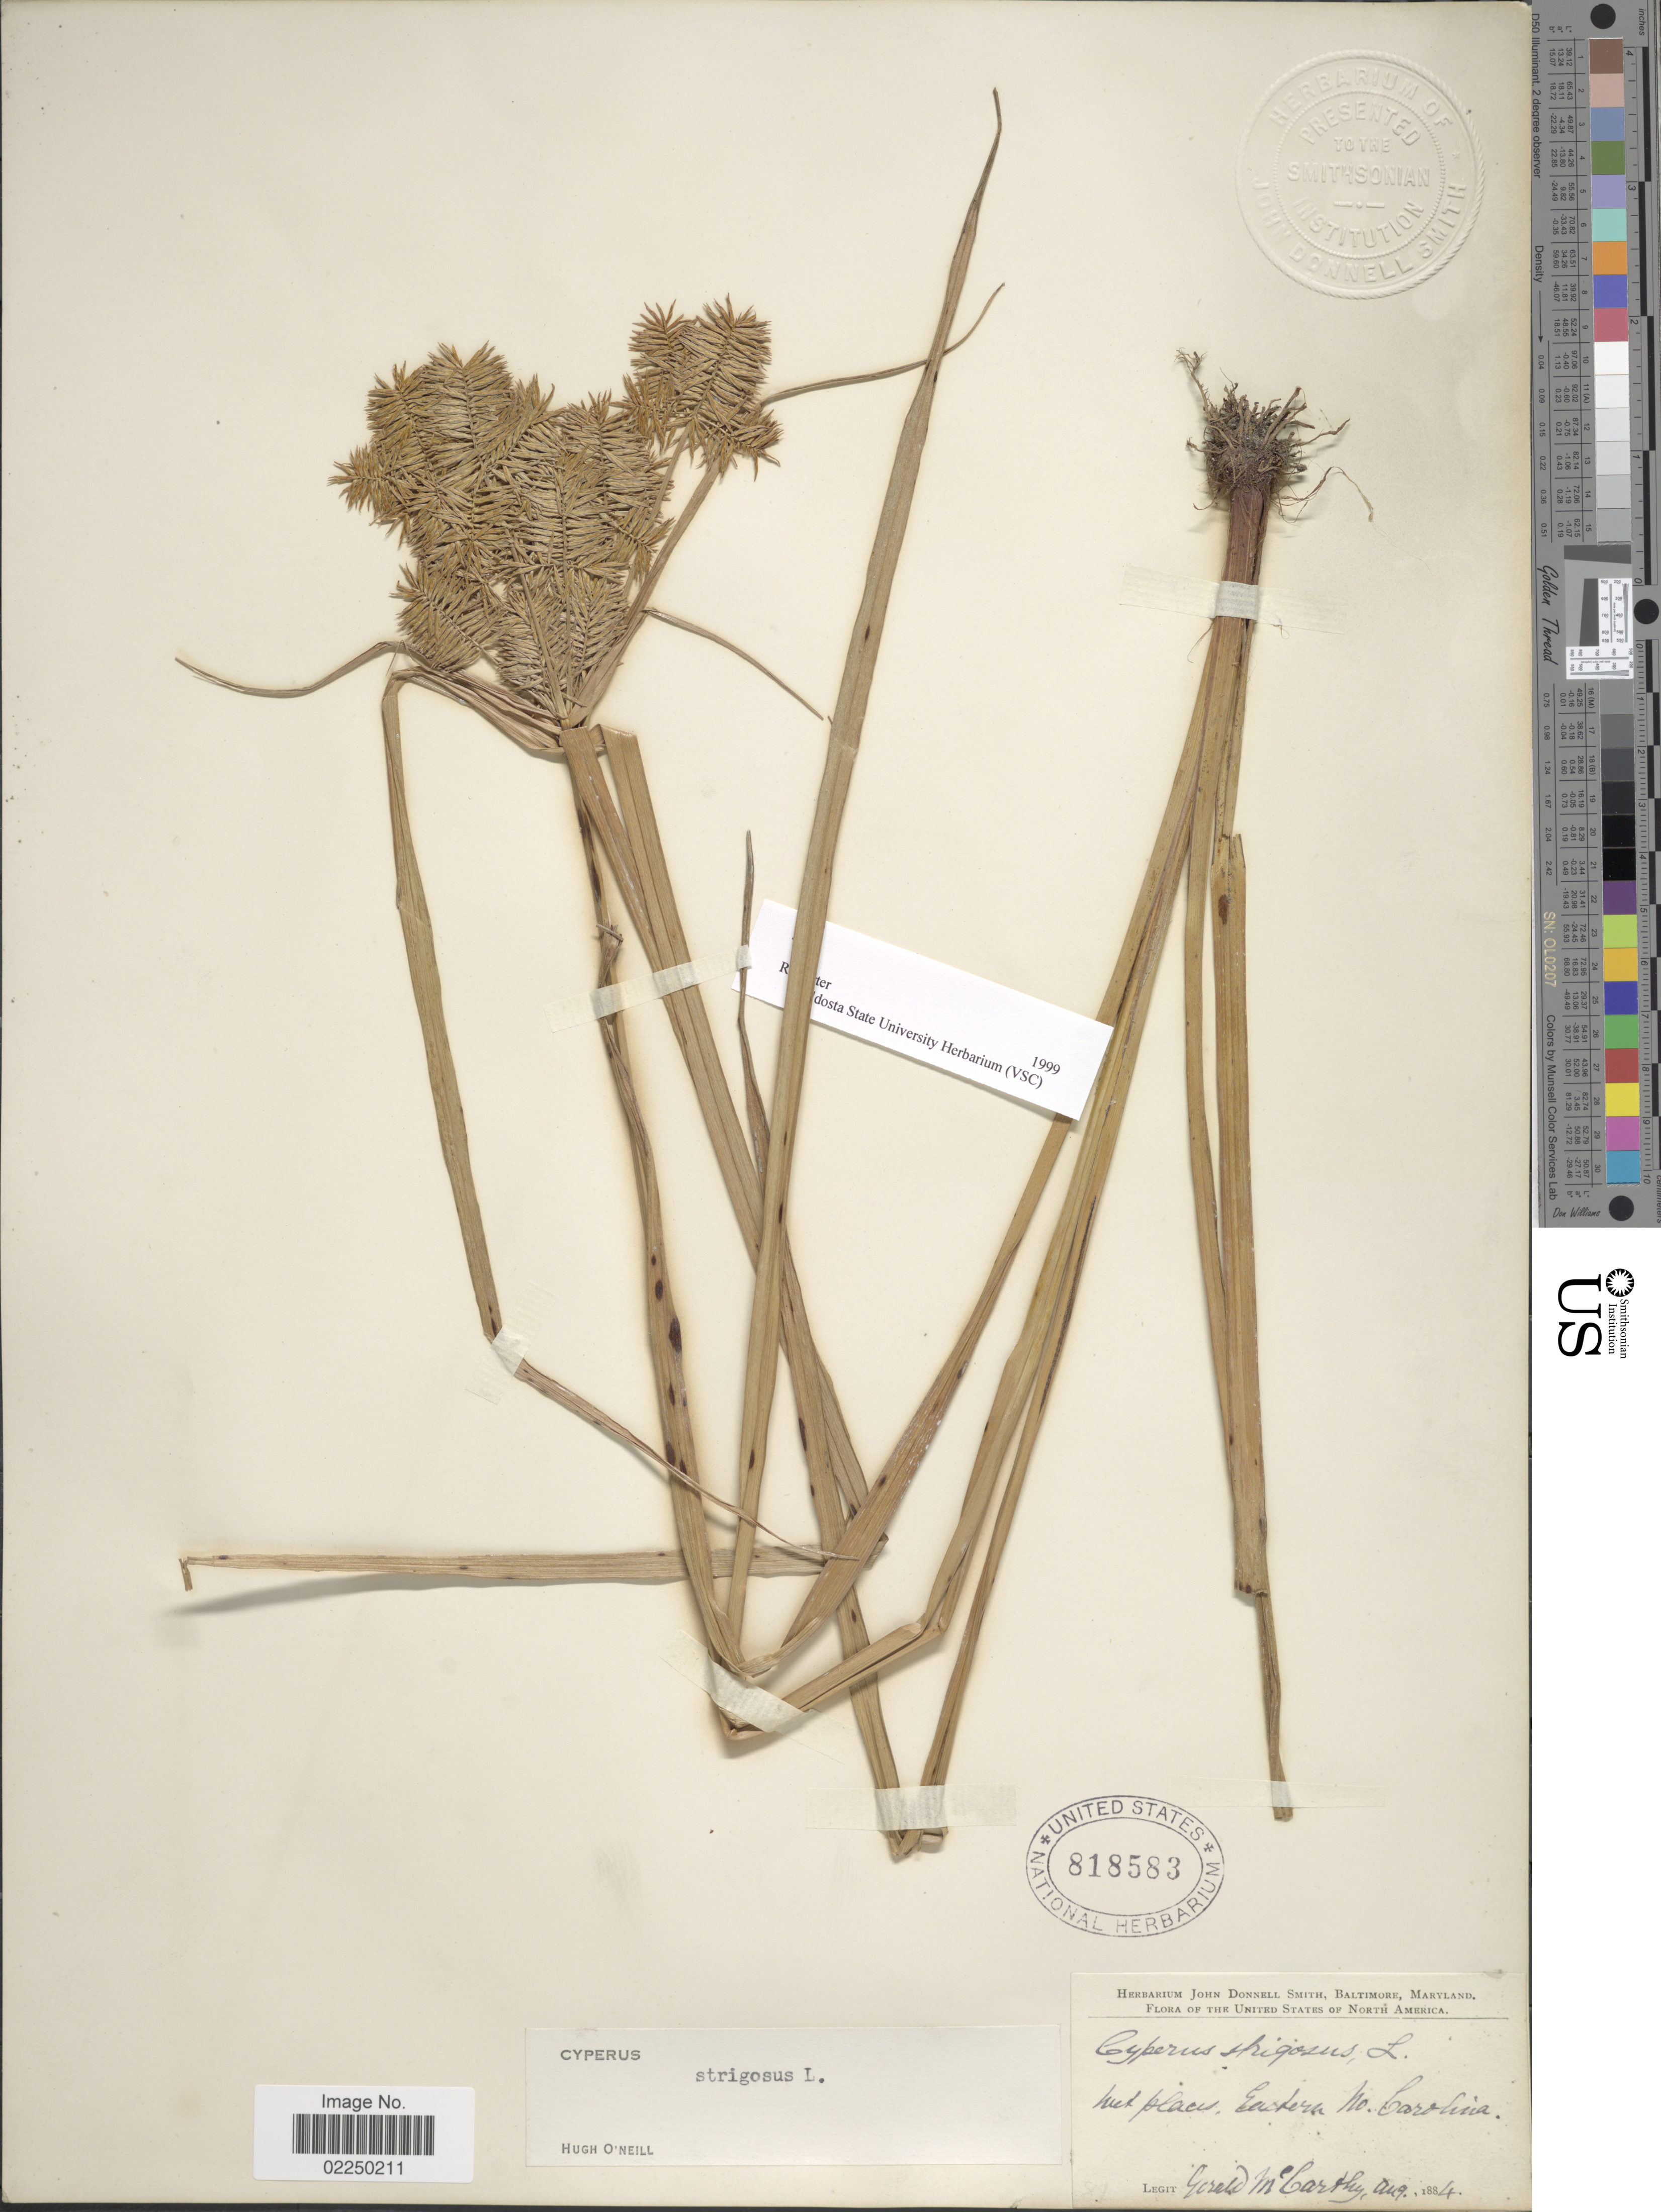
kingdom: Plantae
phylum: Tracheophyta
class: Liliopsida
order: Poales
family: Cyperaceae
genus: Cyperus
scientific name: Cyperus strigosus L.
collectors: G. McCarthy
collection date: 1884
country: United States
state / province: North Carolina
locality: Wet places, Eastern No. Carolina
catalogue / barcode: US 818583